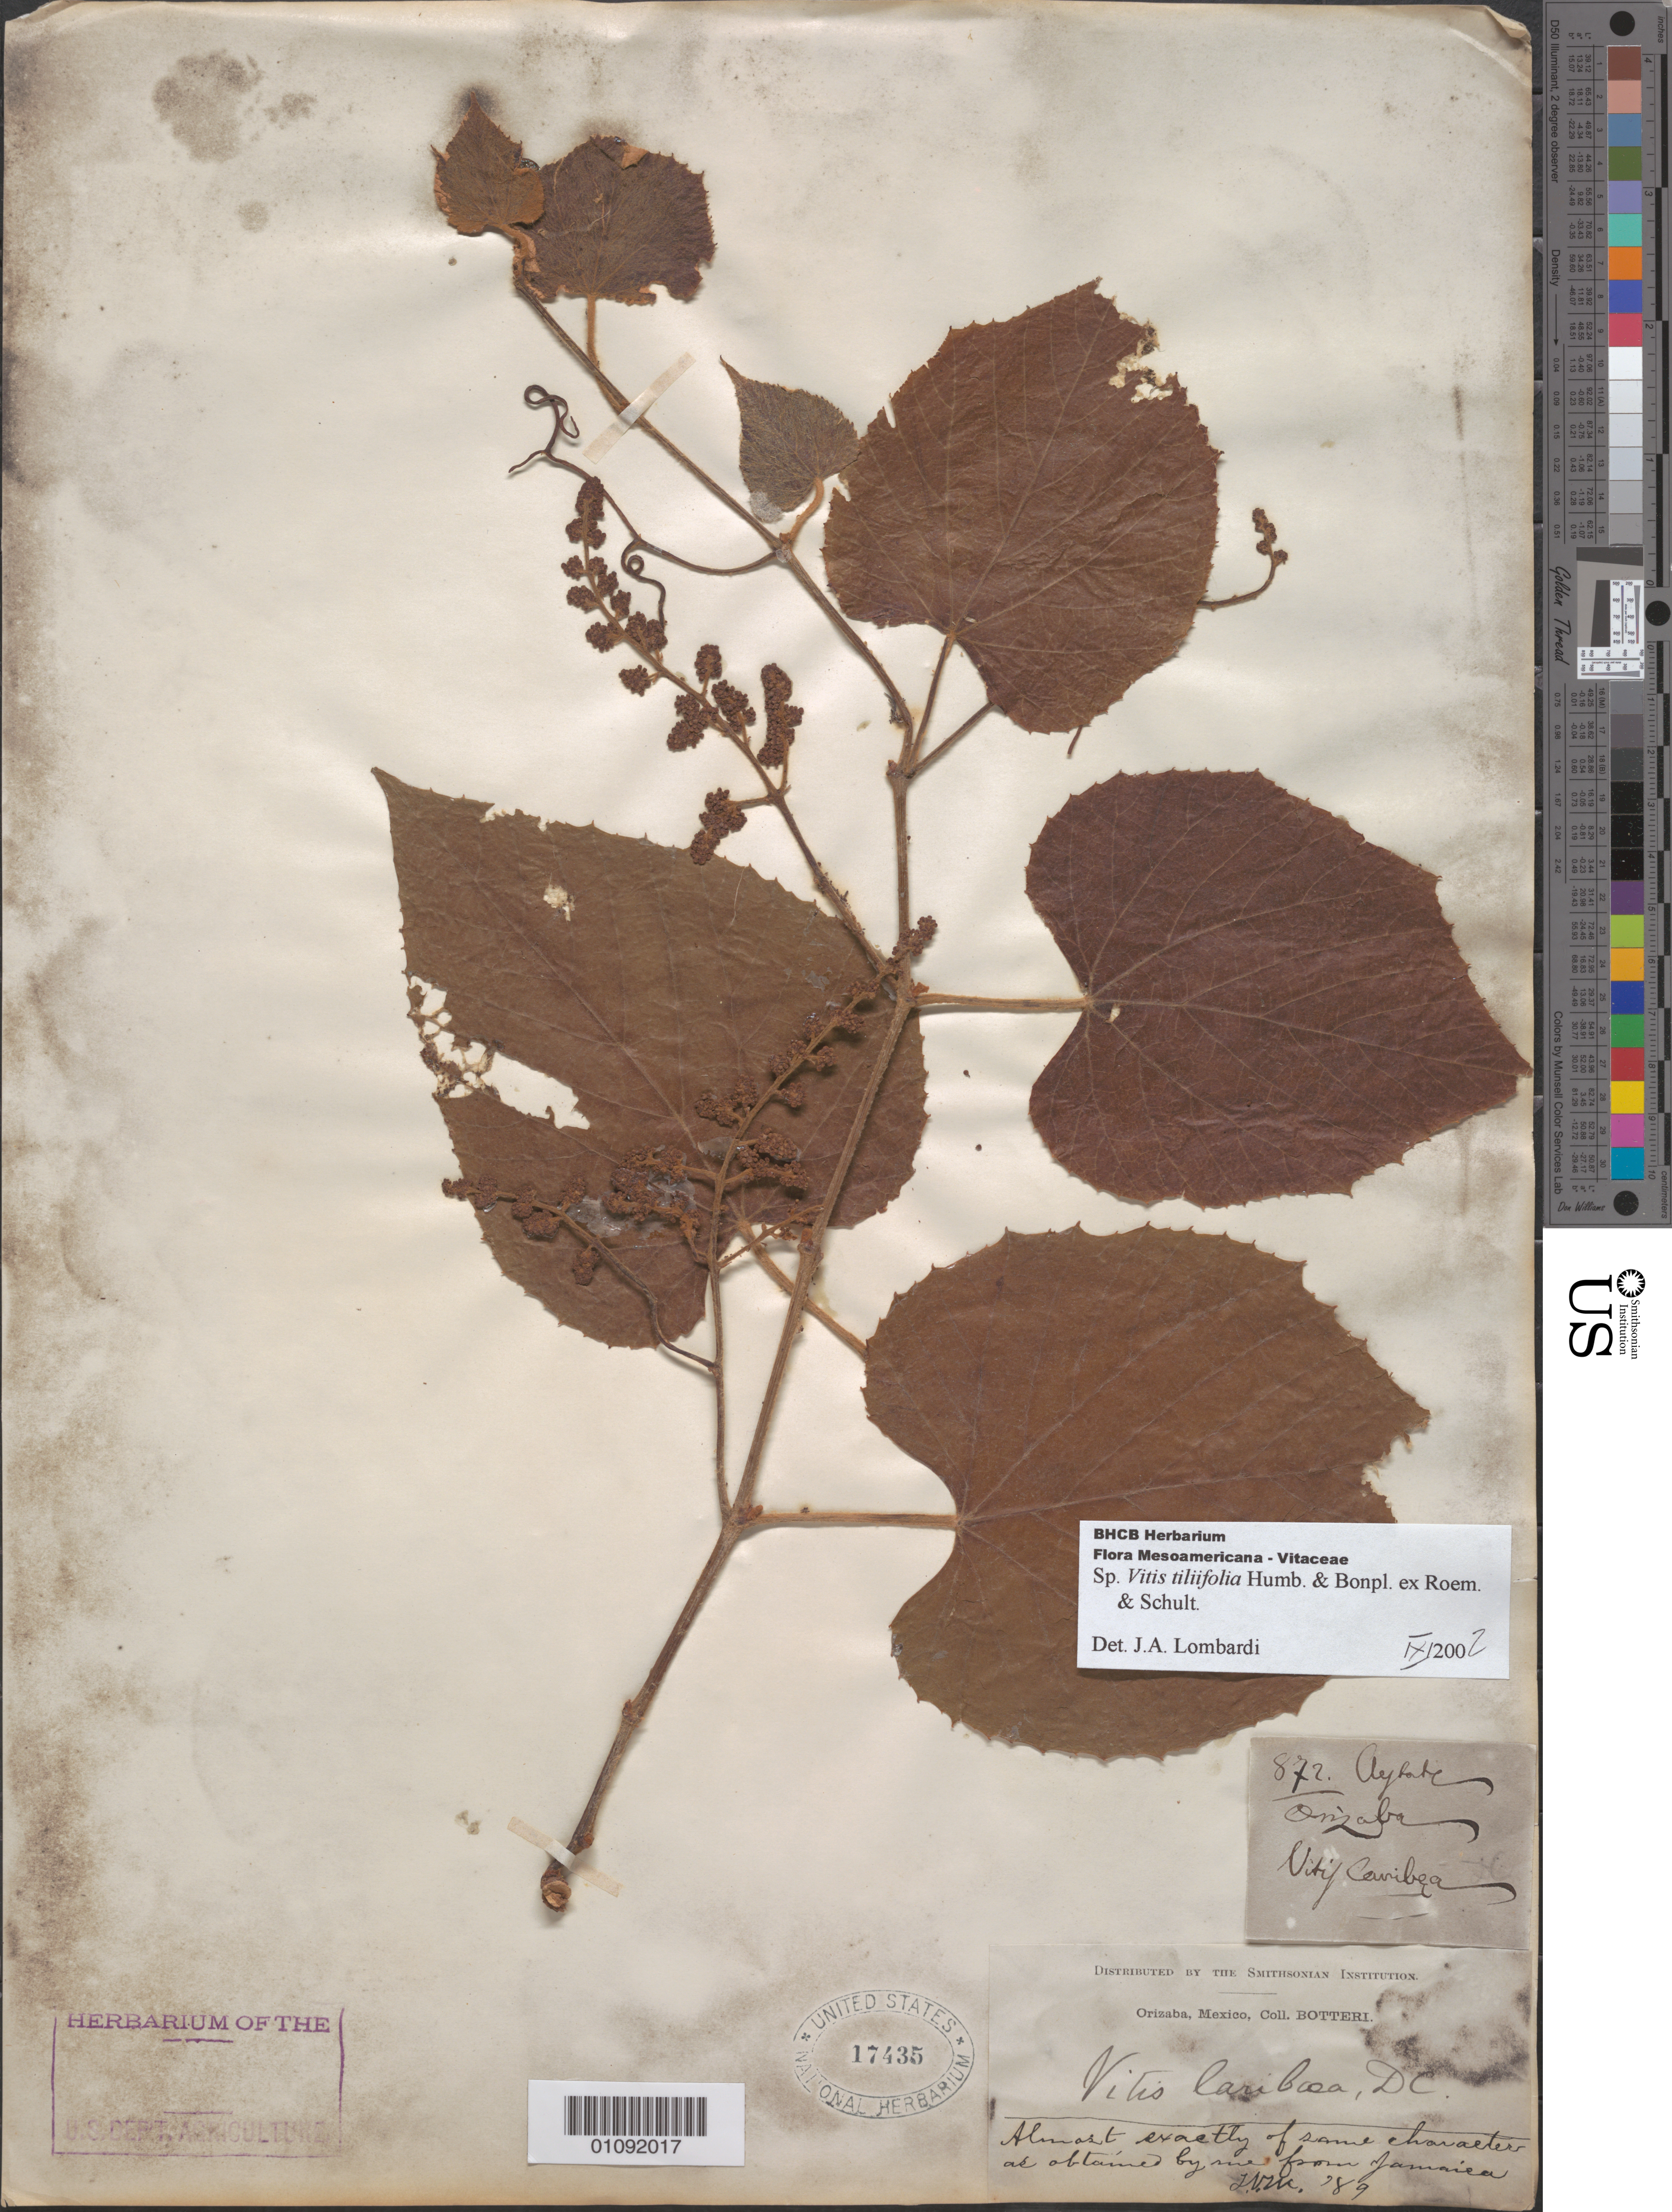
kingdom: Plantae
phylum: Tracheophyta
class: Magnoliopsida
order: Vitales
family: Vitaceae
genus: Vitis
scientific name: Vitis tiliifolia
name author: Humb. & Bonpl. ex Schult.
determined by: Lombardi, Julio A.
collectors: -. Botteri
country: Mexico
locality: Orizaba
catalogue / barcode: US 17435